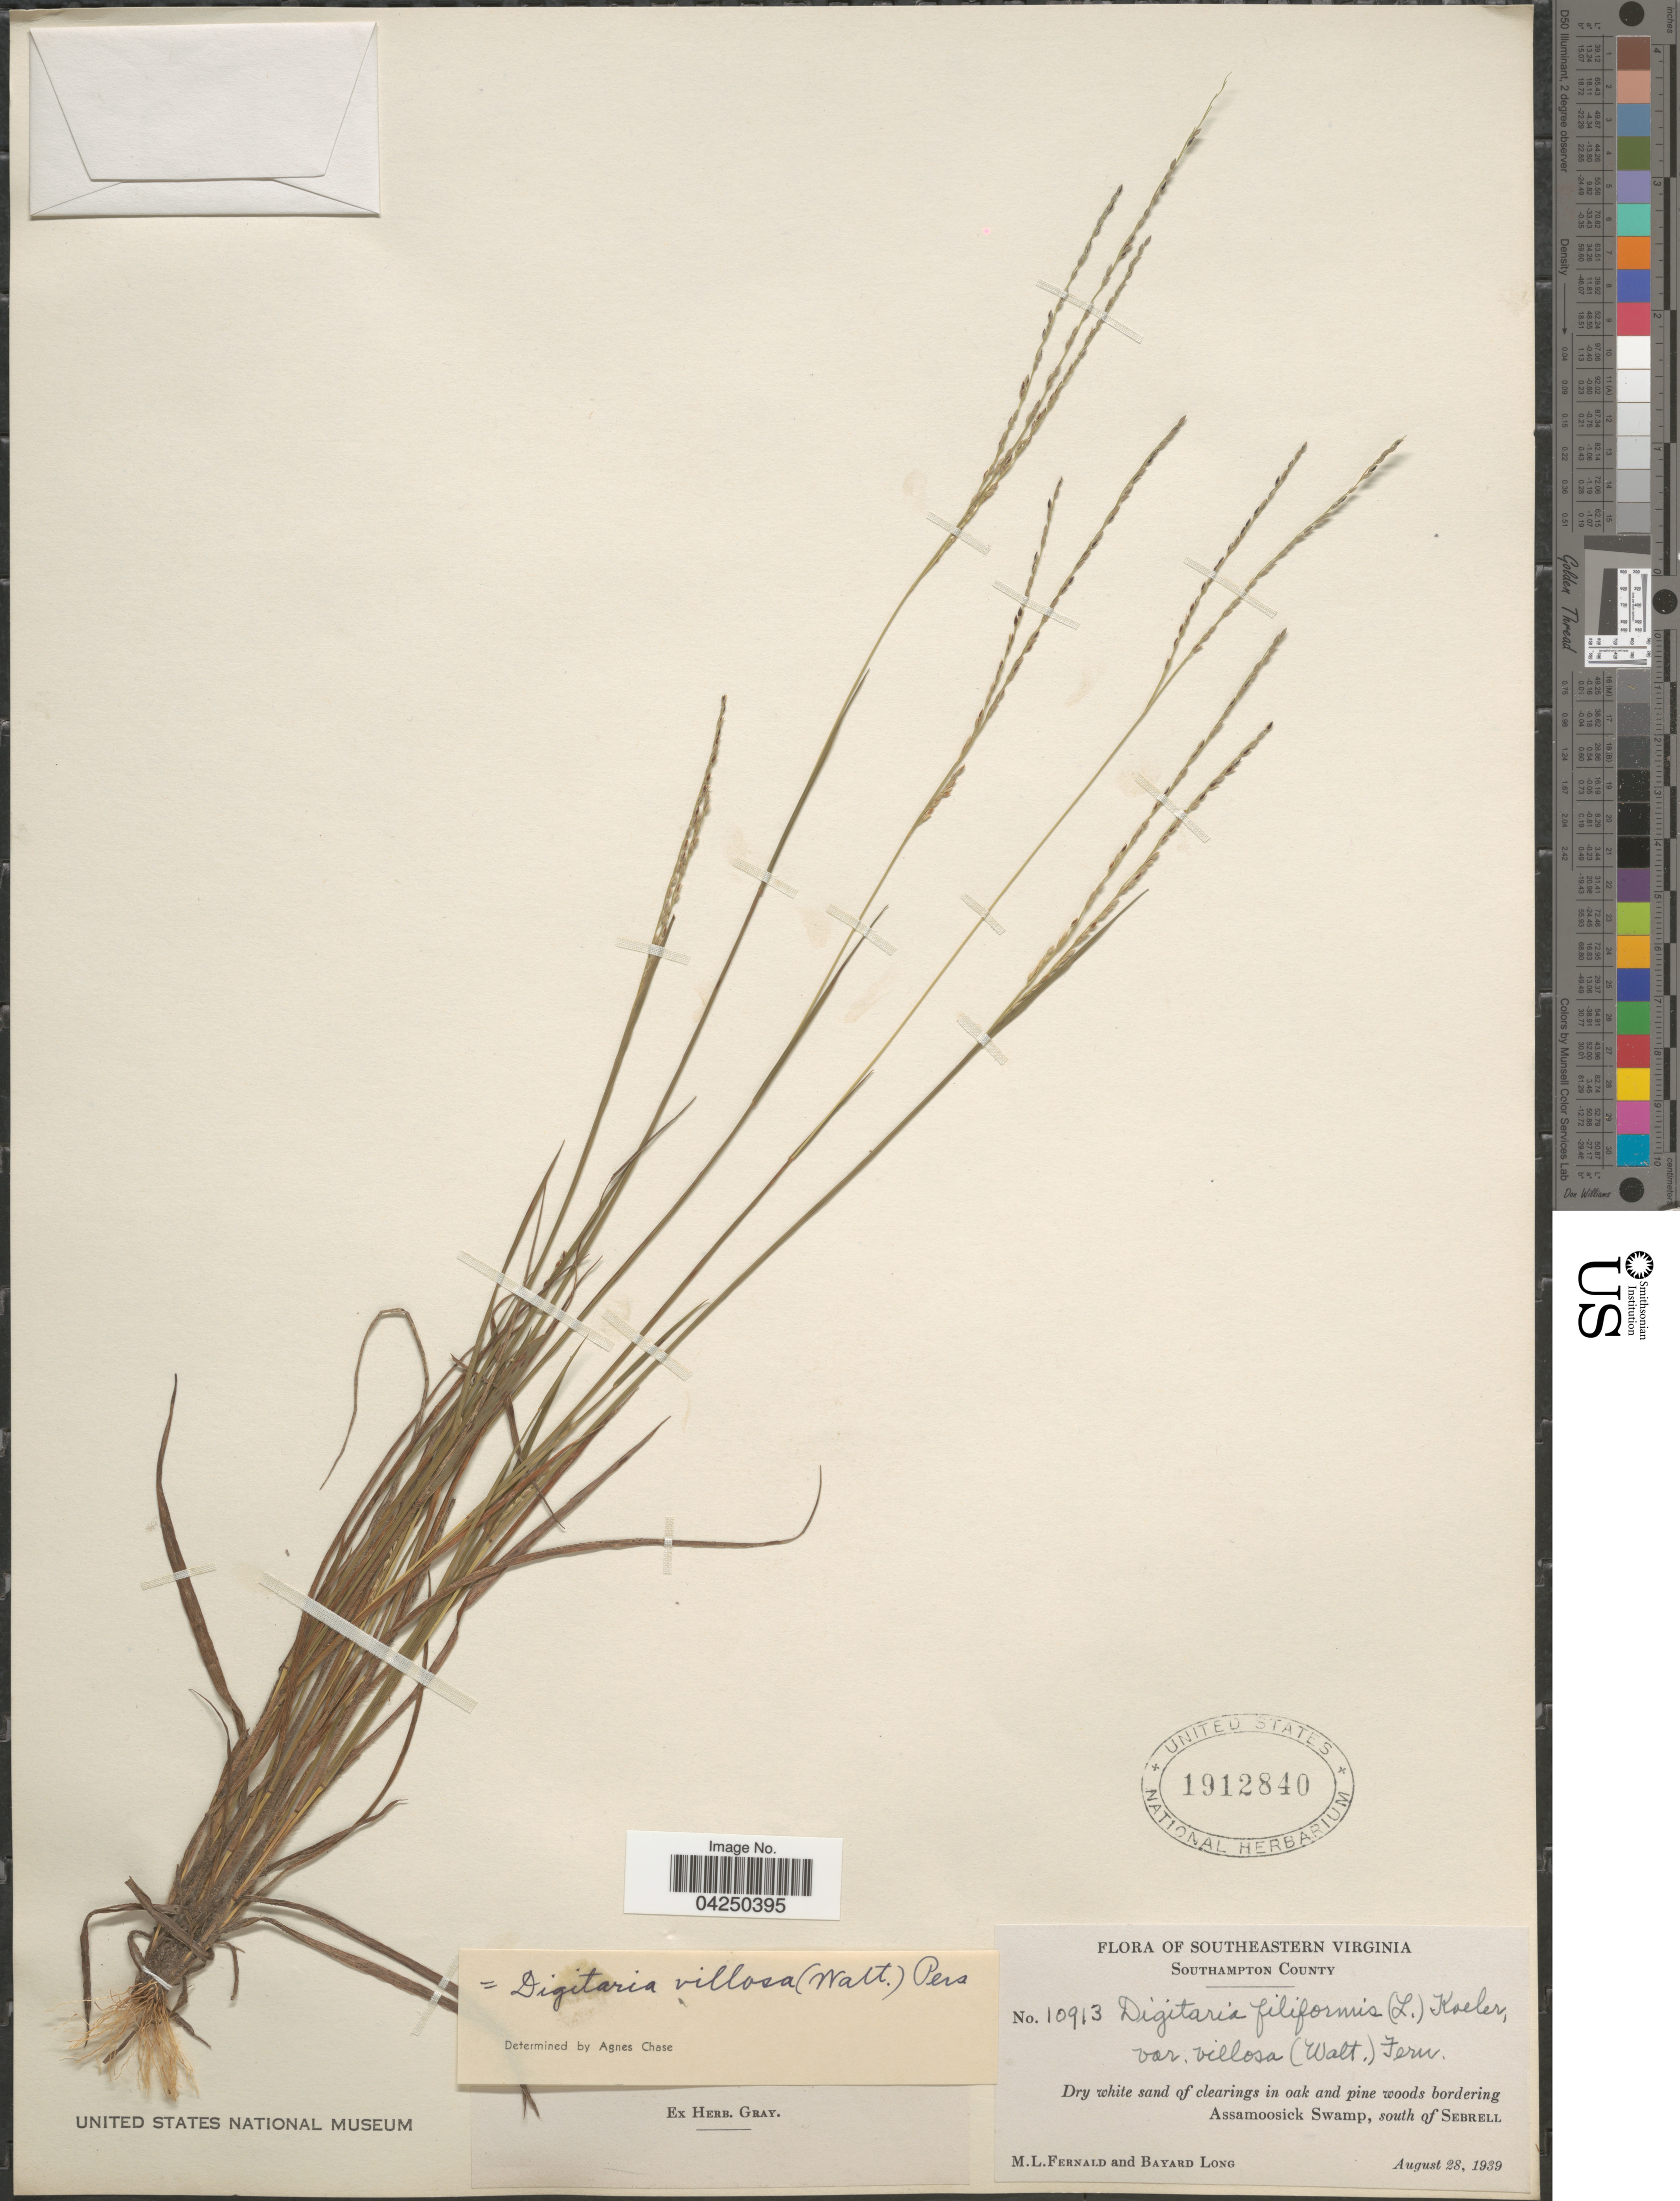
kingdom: Plantae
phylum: Tracheophyta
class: Liliopsida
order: Poales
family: Poaceae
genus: Digitaria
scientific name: Digitaria villosa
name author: (Walter) Pers.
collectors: M. L. Fernald & B. Long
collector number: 10913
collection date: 1939-08-28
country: United States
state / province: Virginia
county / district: Southampton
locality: Southeastern Virginia. Southampton County. Dry white sand of clearings in oak and pine woods bordering Assamoosick Swamp, south of Sebrell.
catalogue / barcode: US 1912840